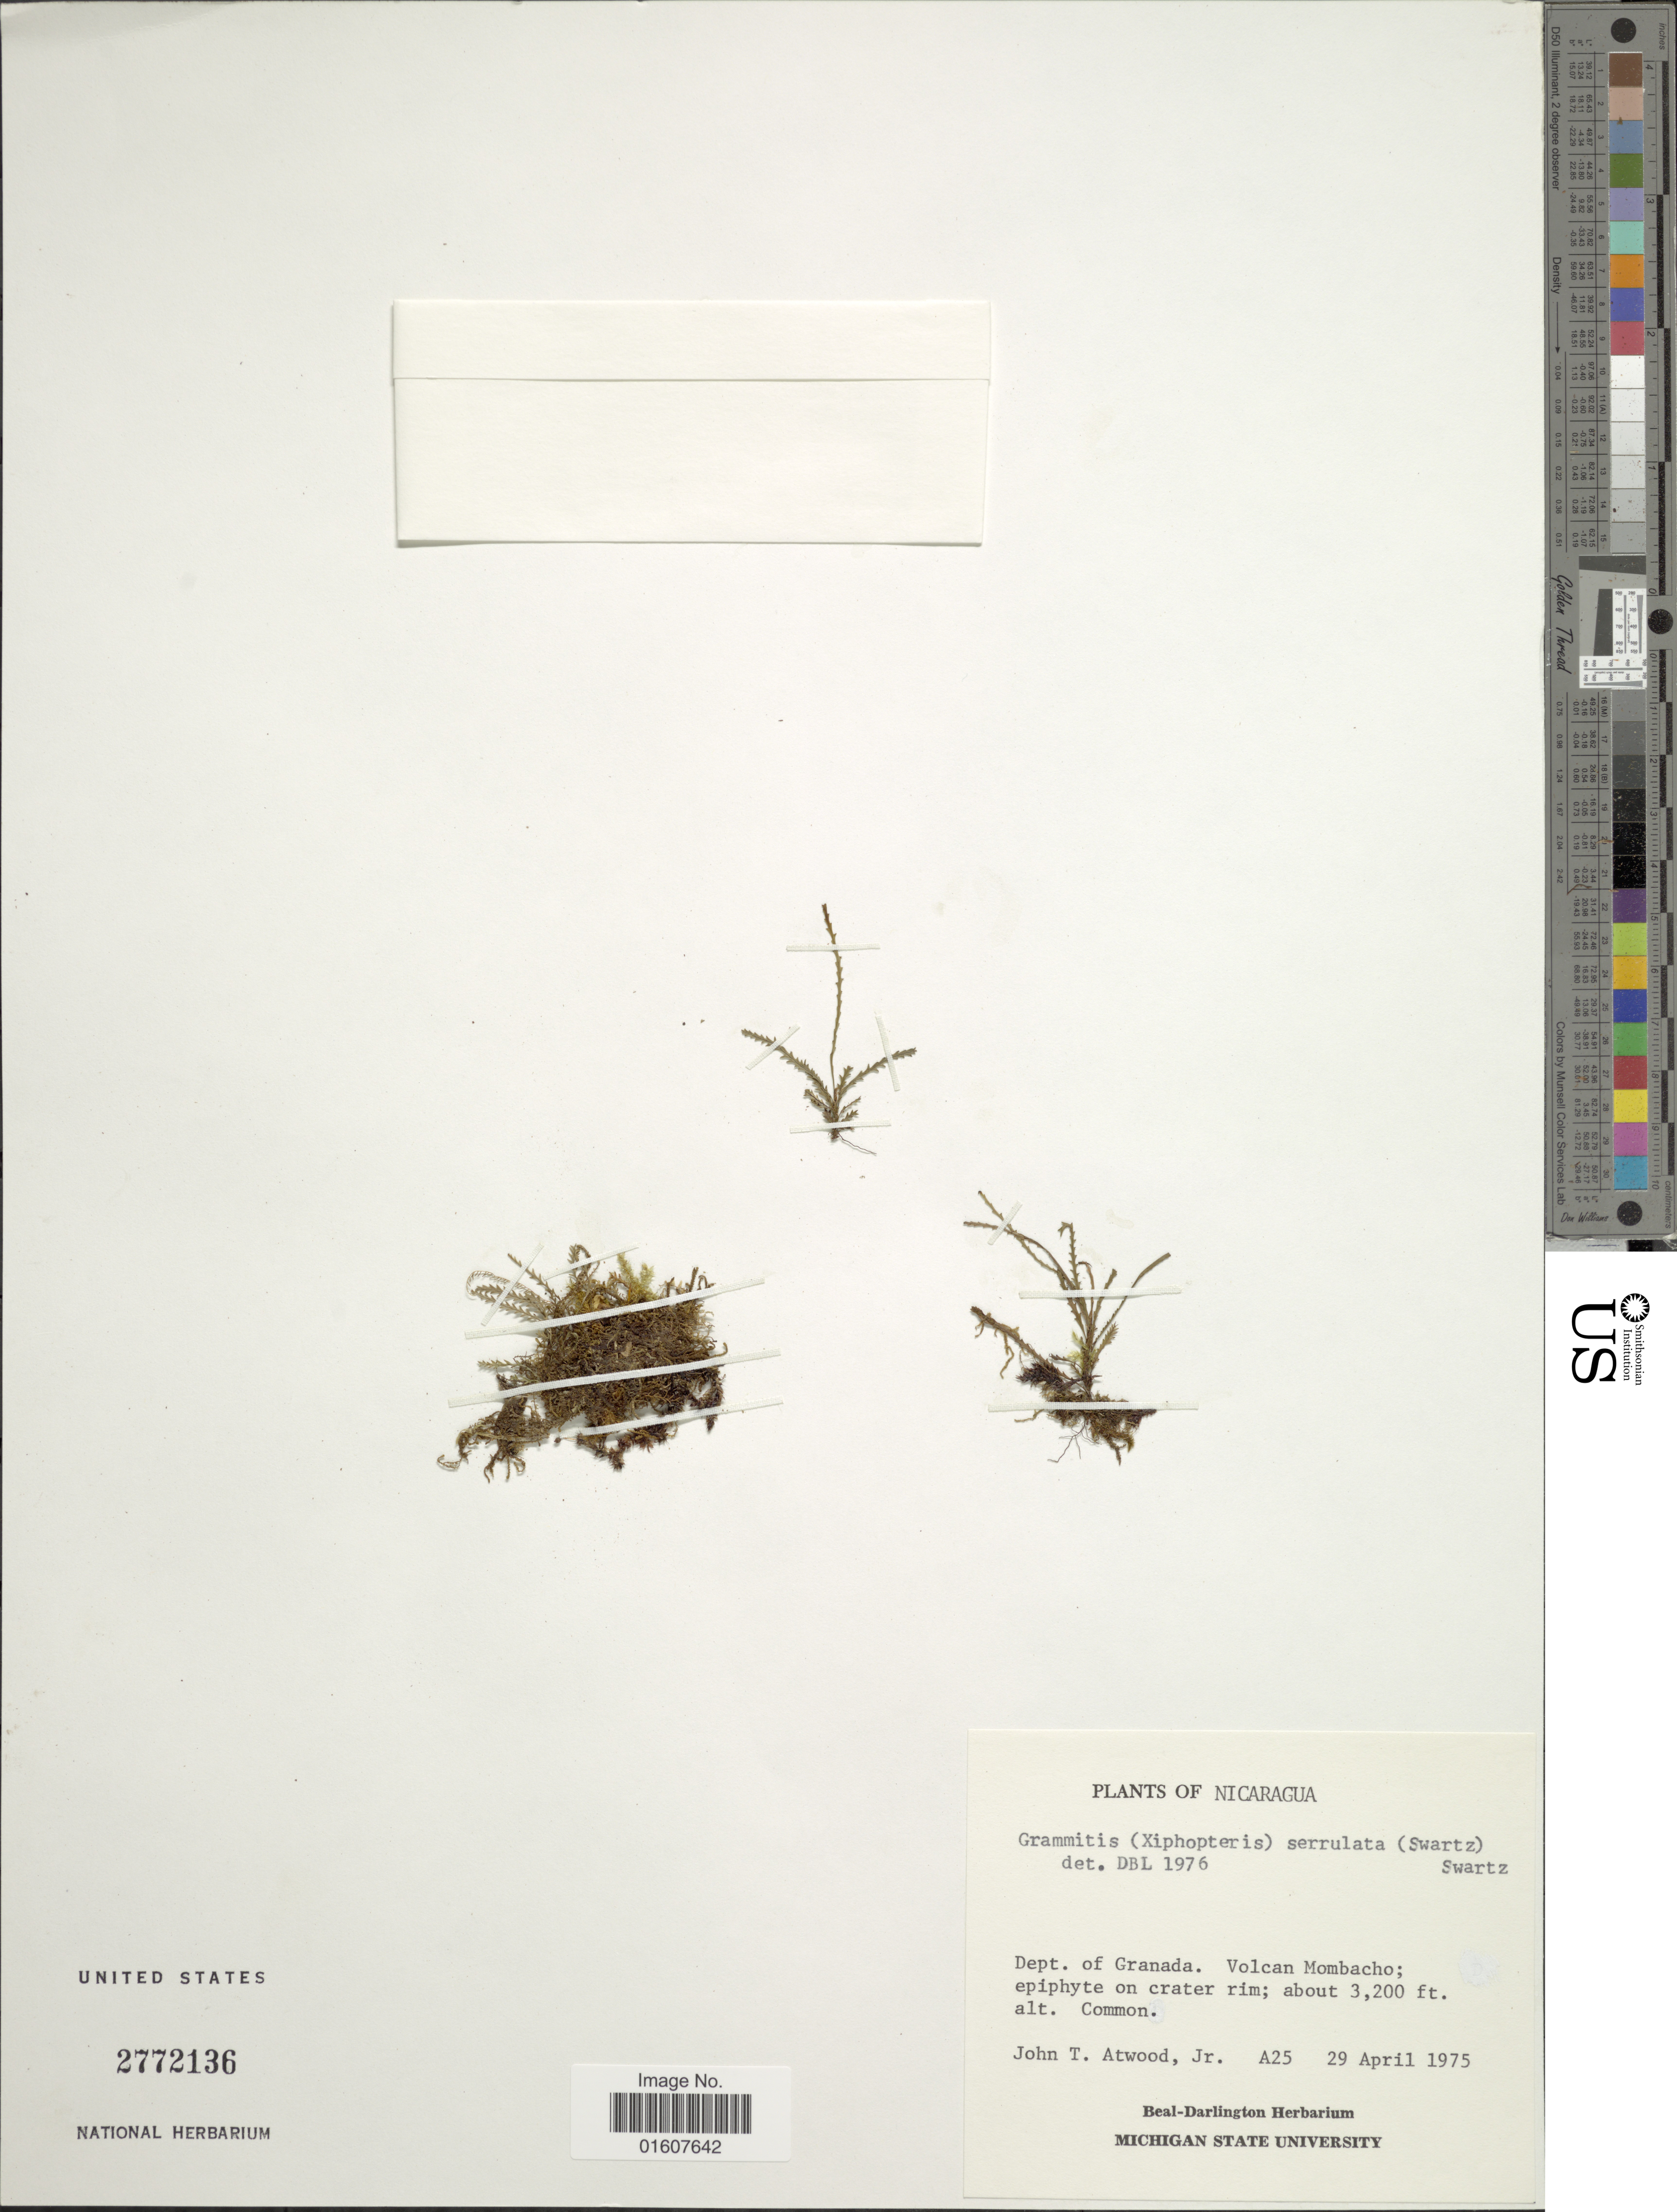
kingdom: Plantae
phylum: Tracheophyta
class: Polypodiopsida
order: Polypodiales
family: Polypodiaceae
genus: Cochlidium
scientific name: Cochlidium serrulatum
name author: (Sw.) L.E. Bishop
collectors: J. T. Atwood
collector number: A25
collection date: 1975-04-29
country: Nicaragua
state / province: Granada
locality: Dept. Granada. Volcan Mombacho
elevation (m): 975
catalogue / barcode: US 2772136